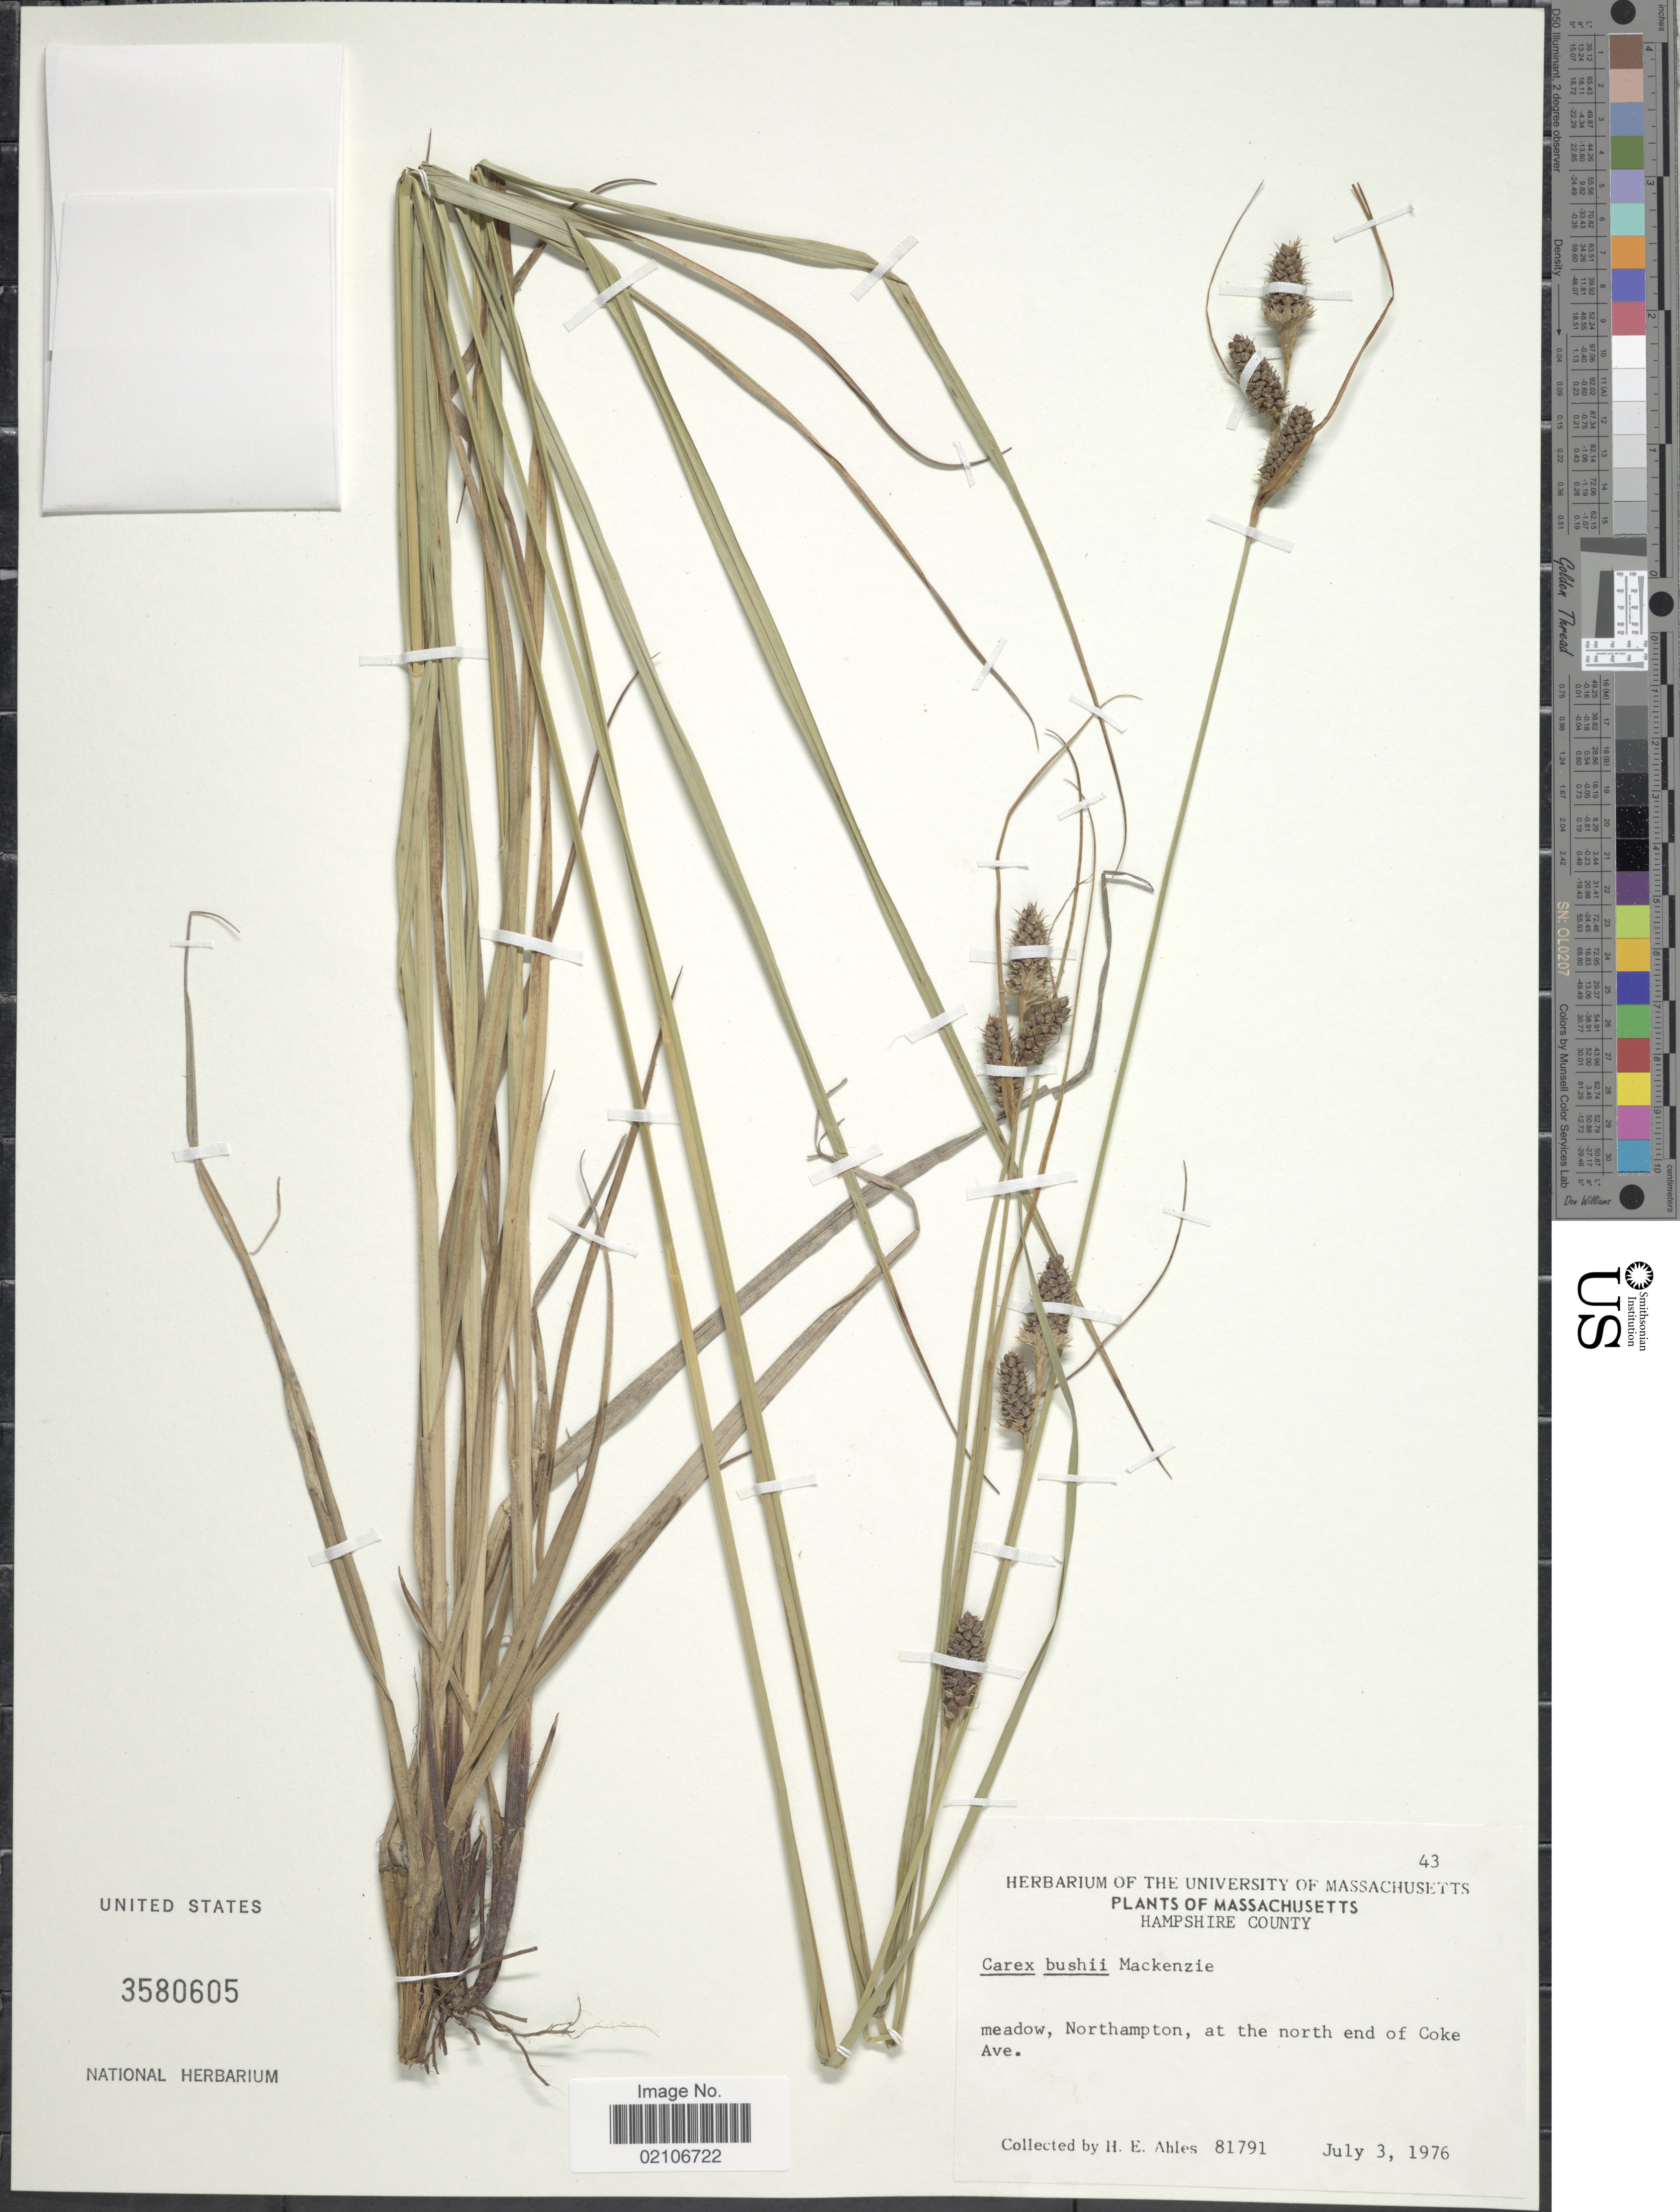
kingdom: Plantae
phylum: Tracheophyta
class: Liliopsida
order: Poales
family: Cyperaceae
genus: Carex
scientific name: Carex bushii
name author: Mack.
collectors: H. E. Ahles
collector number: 81791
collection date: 1976-07-03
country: United States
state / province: Massachusetts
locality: Hampshire County, meadow, Northampton, at the north end of Coke Ave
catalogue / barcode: US 3580605